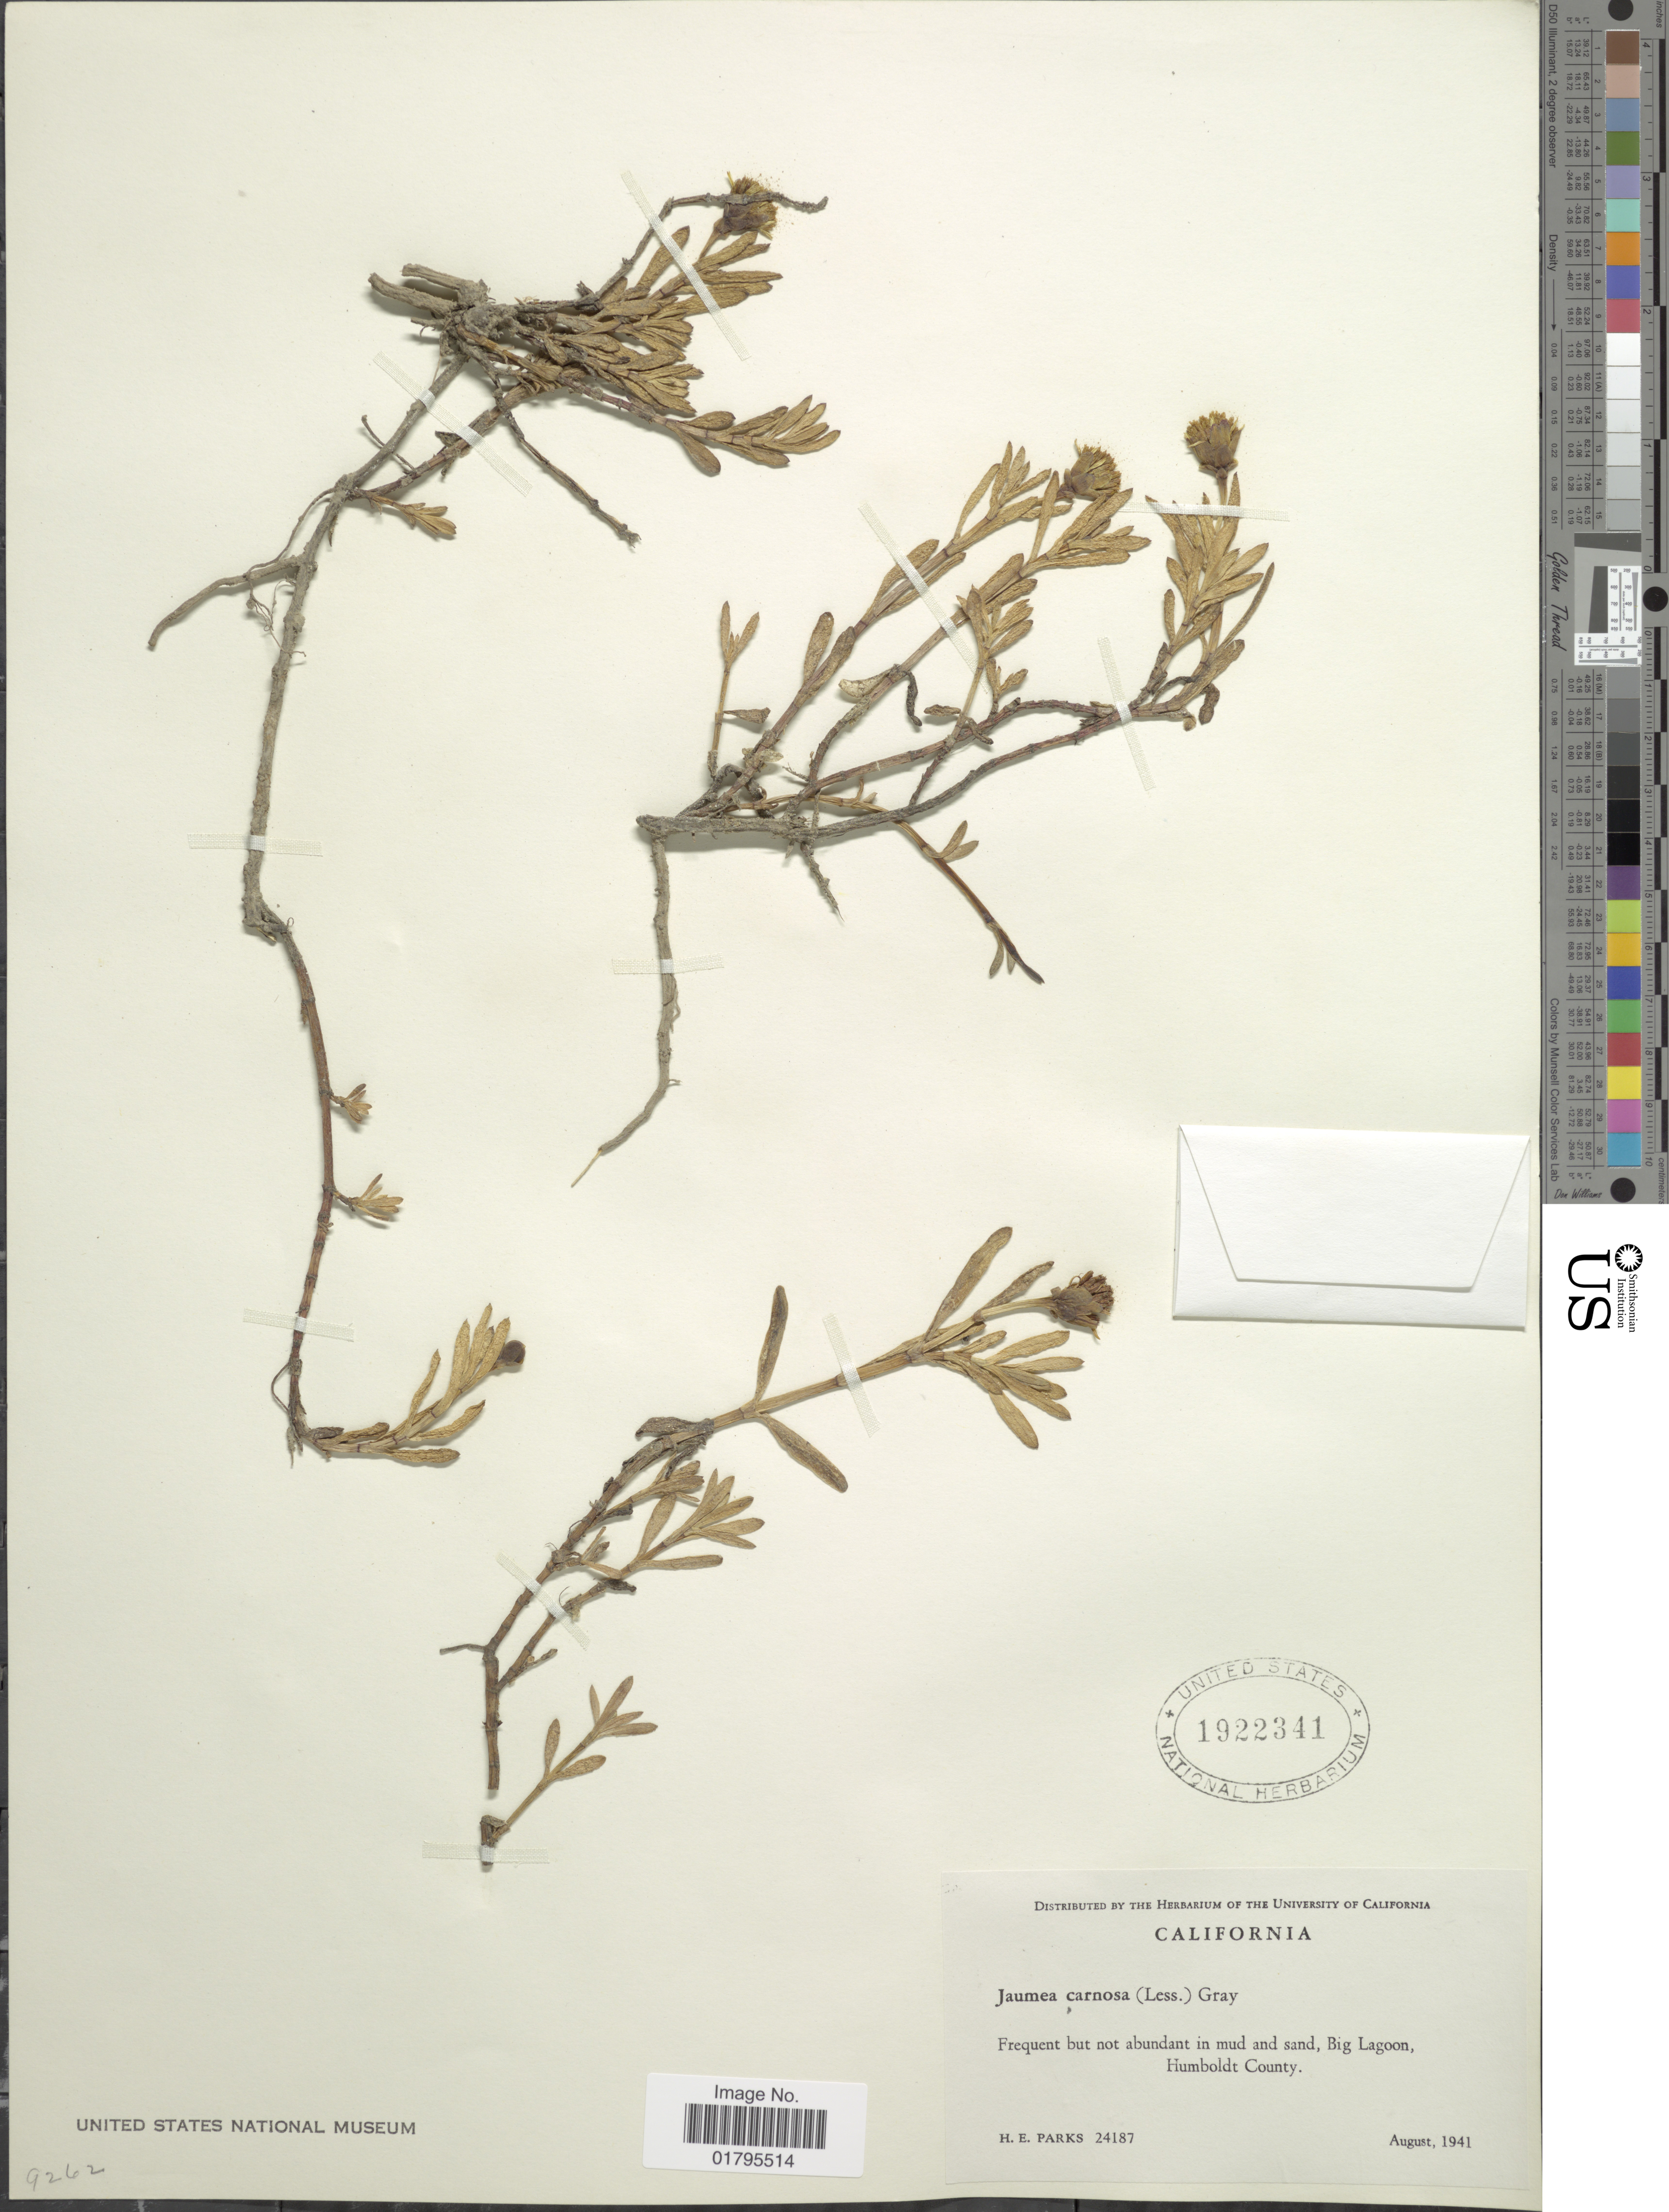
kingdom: Plantae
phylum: Tracheophyta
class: Magnoliopsida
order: Asterales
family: Asteraceae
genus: Jaumea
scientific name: Jaumea carnosa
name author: (Less.) A. Gray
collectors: H. E. Parks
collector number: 24187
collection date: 1941-08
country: United States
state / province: California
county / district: Humboldt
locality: Big Lagoon, Humboldt County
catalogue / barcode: US 1922341